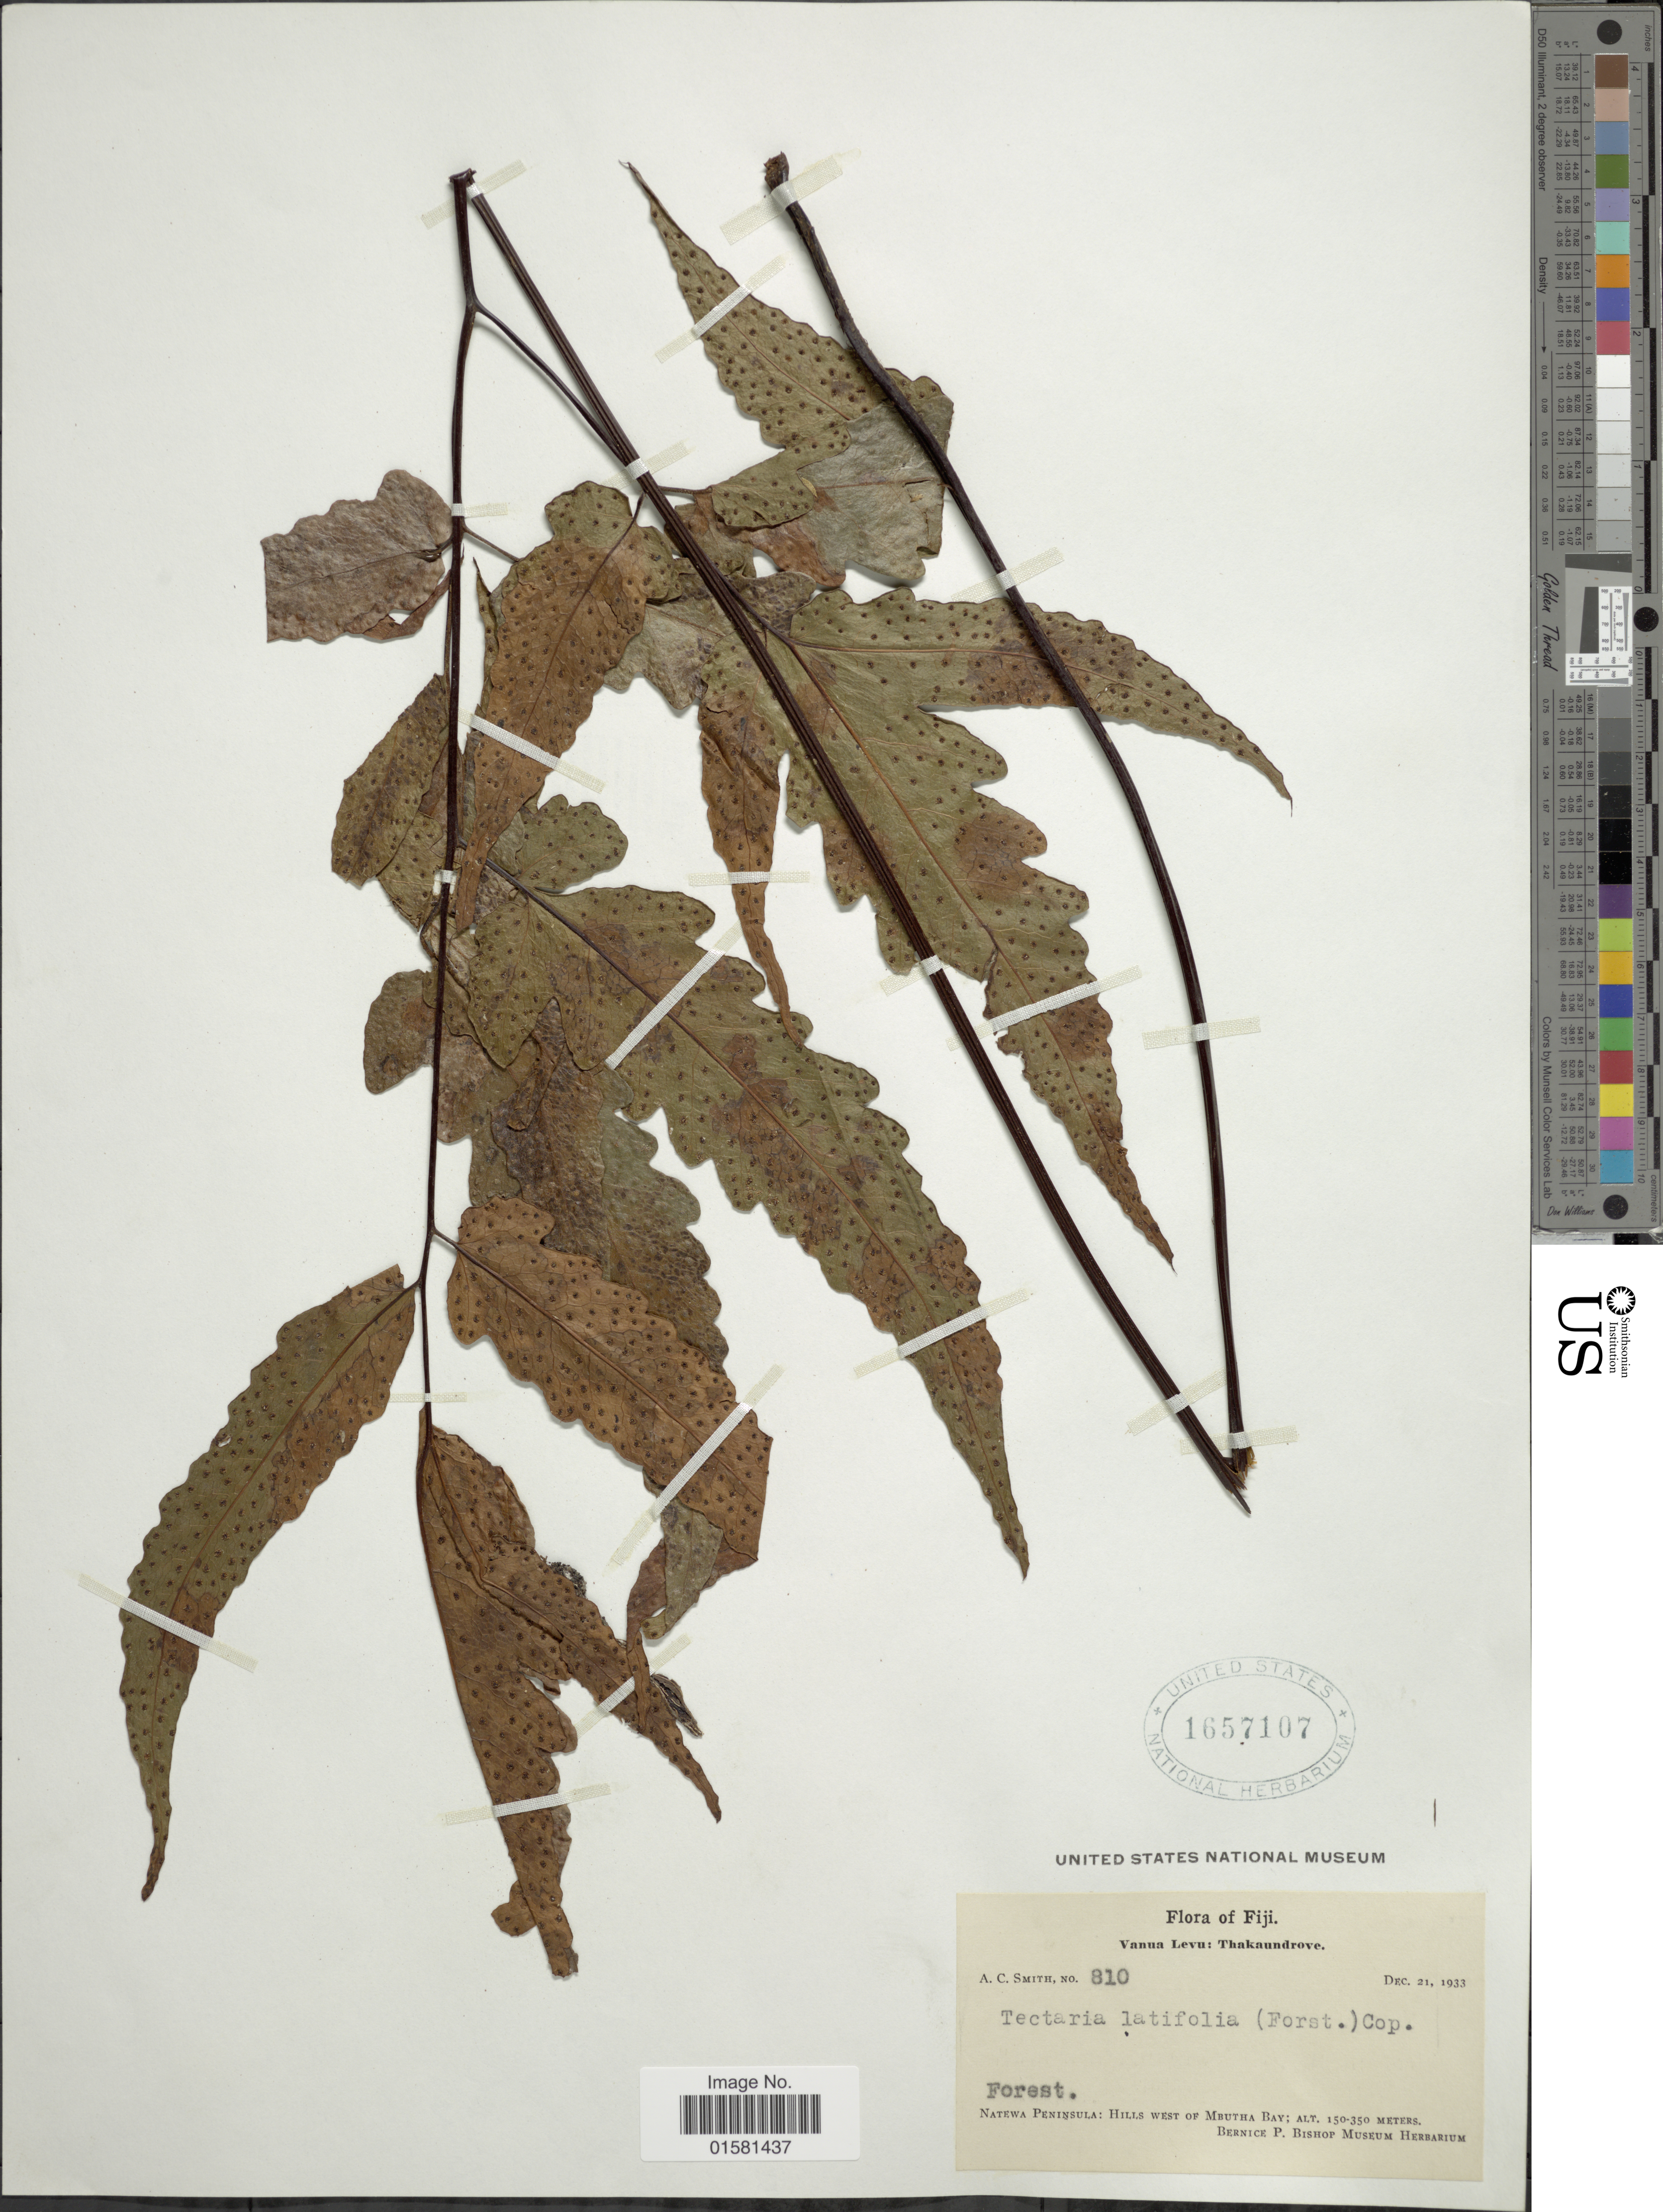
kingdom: Plantae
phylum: Tracheophyta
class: Polypodiopsida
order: Polypodiales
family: Tectariaceae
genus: Tectaria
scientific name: Tectaria latifolia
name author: (G. Forst.) Copel.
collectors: A. C. Smith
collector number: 810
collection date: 1933-12-21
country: Fiji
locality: Fiji, Vanua Levu: Thakuandrove, Natewa Peninsula: Hills of Mbutha Bay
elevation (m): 150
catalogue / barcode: US 1657107